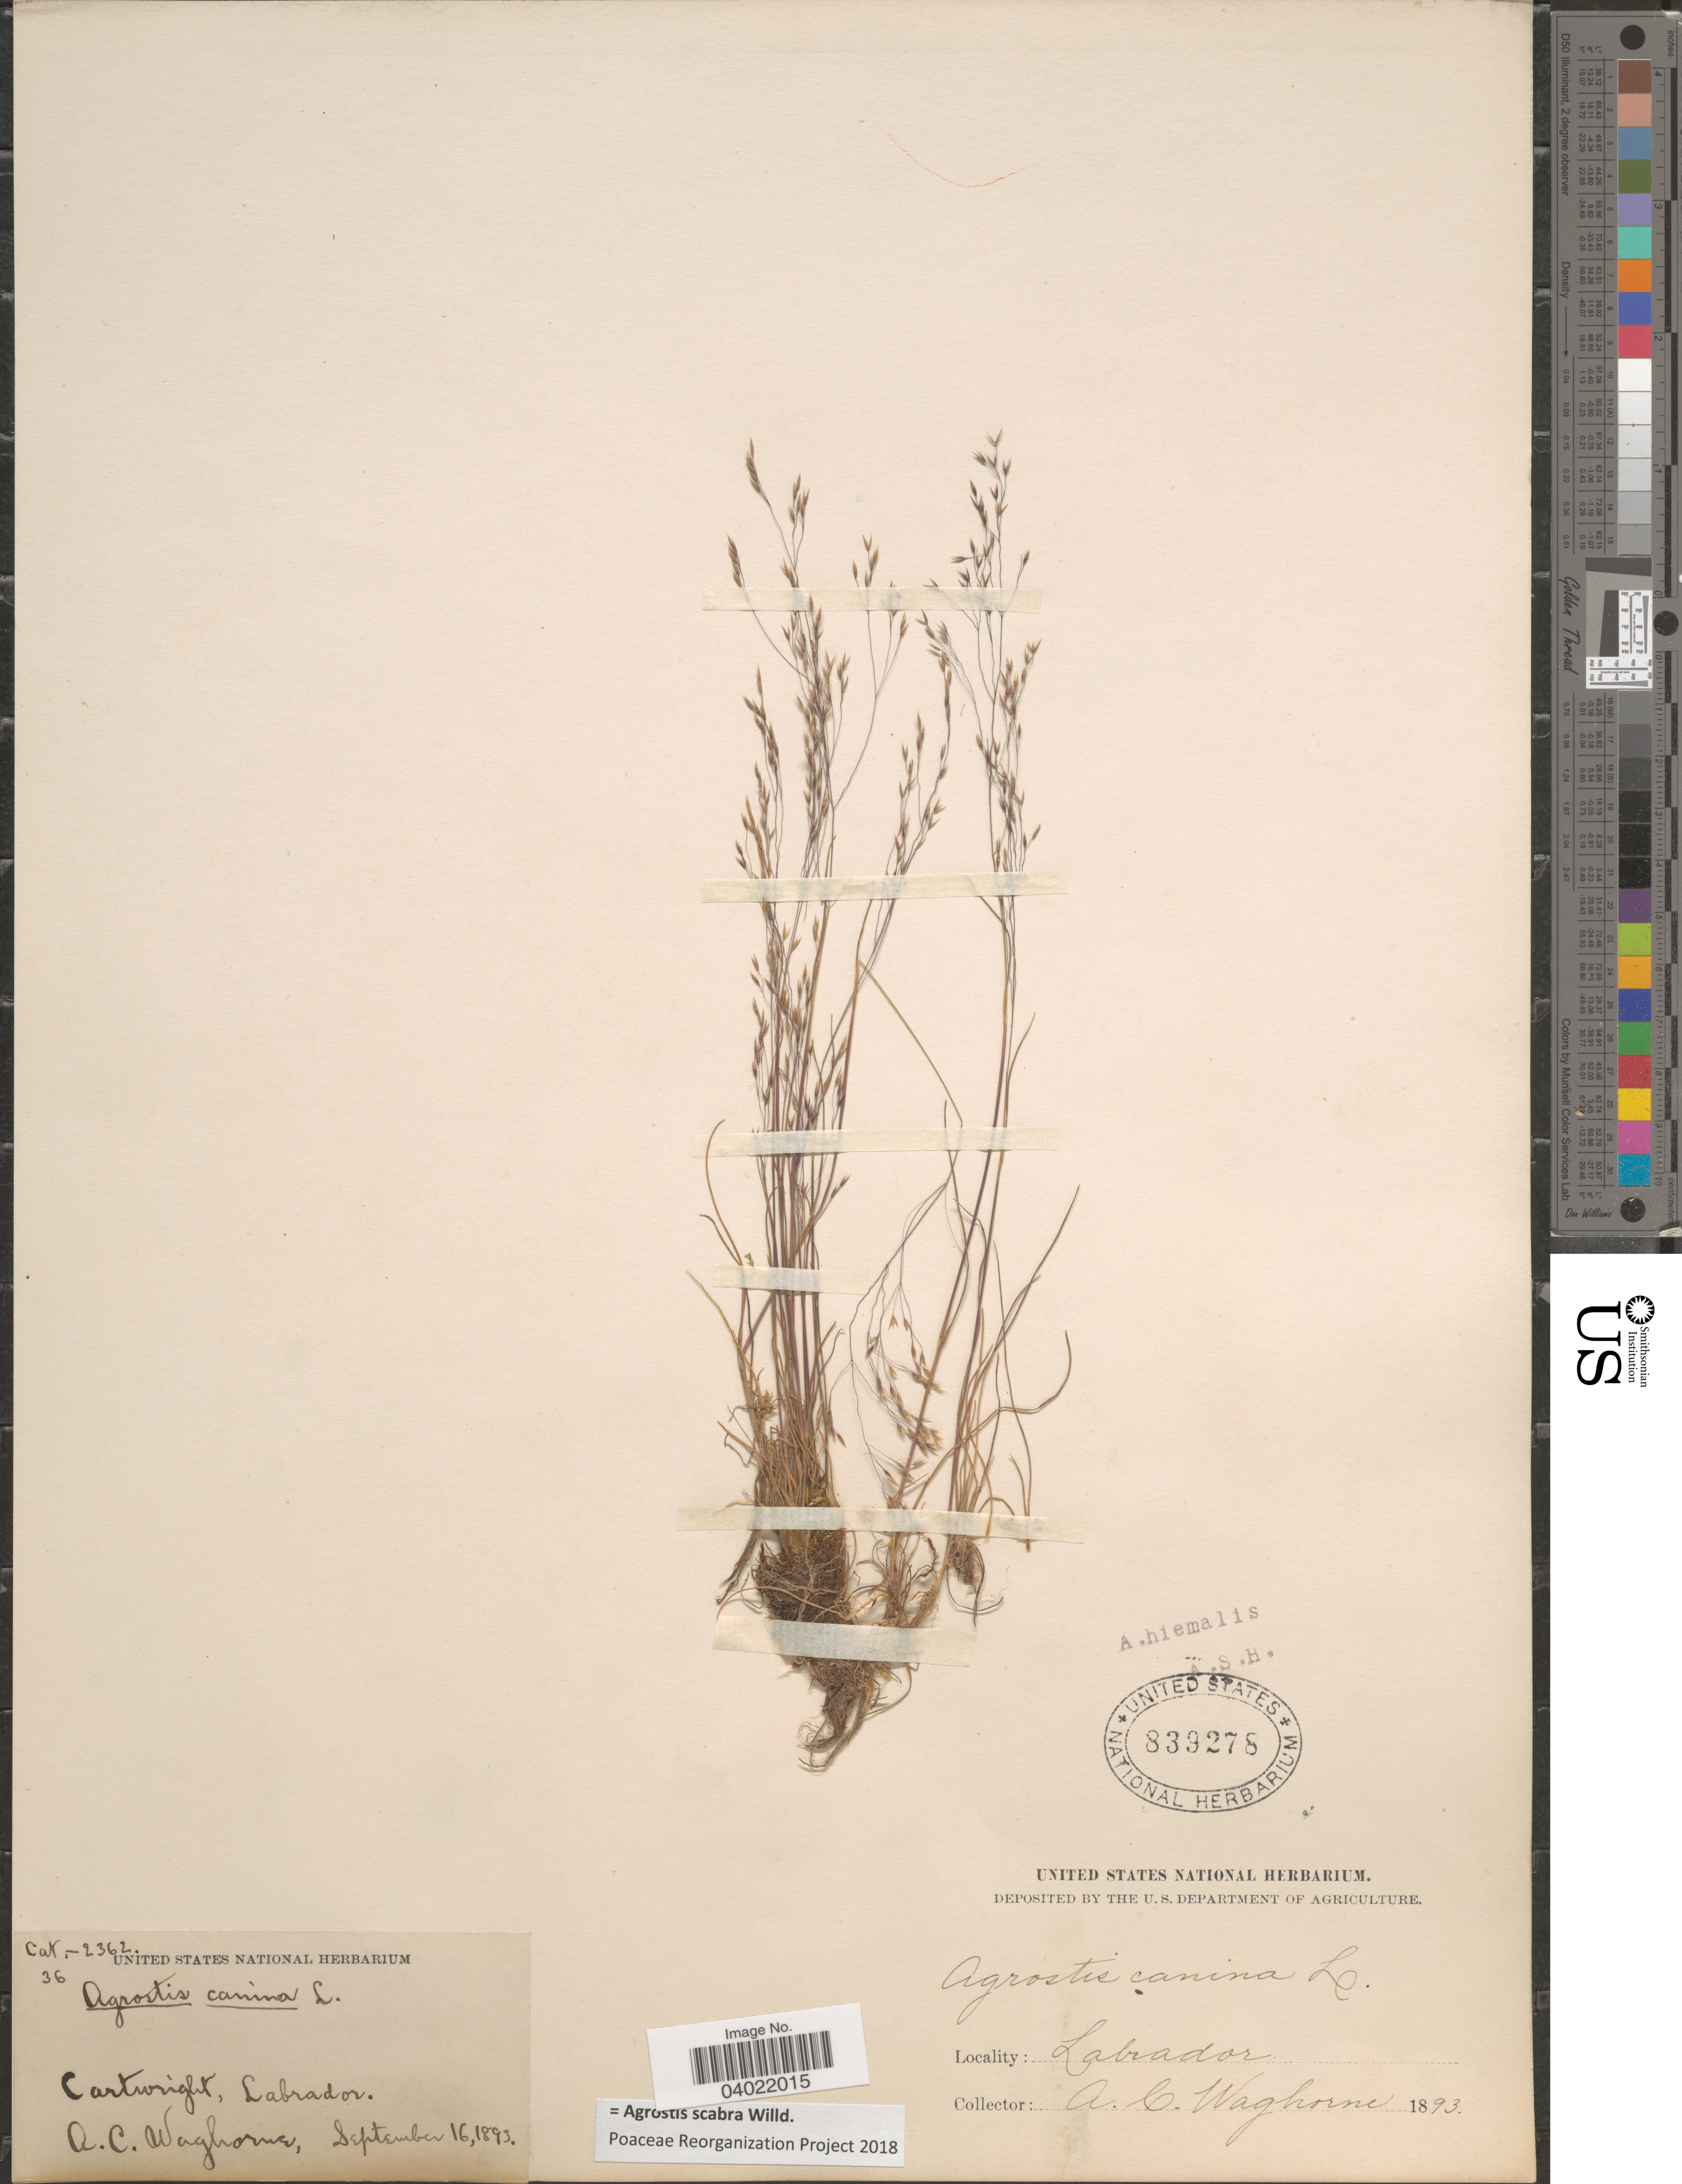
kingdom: Plantae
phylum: Tracheophyta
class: Liliopsida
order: Poales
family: Poaceae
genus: Agrostis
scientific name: Agrostis scabra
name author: Willd.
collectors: A. Waghorne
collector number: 36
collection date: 1893-09-16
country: Canada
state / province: Newfoundland and Labrador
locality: Cartwright, Labrador.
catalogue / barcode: US 839278